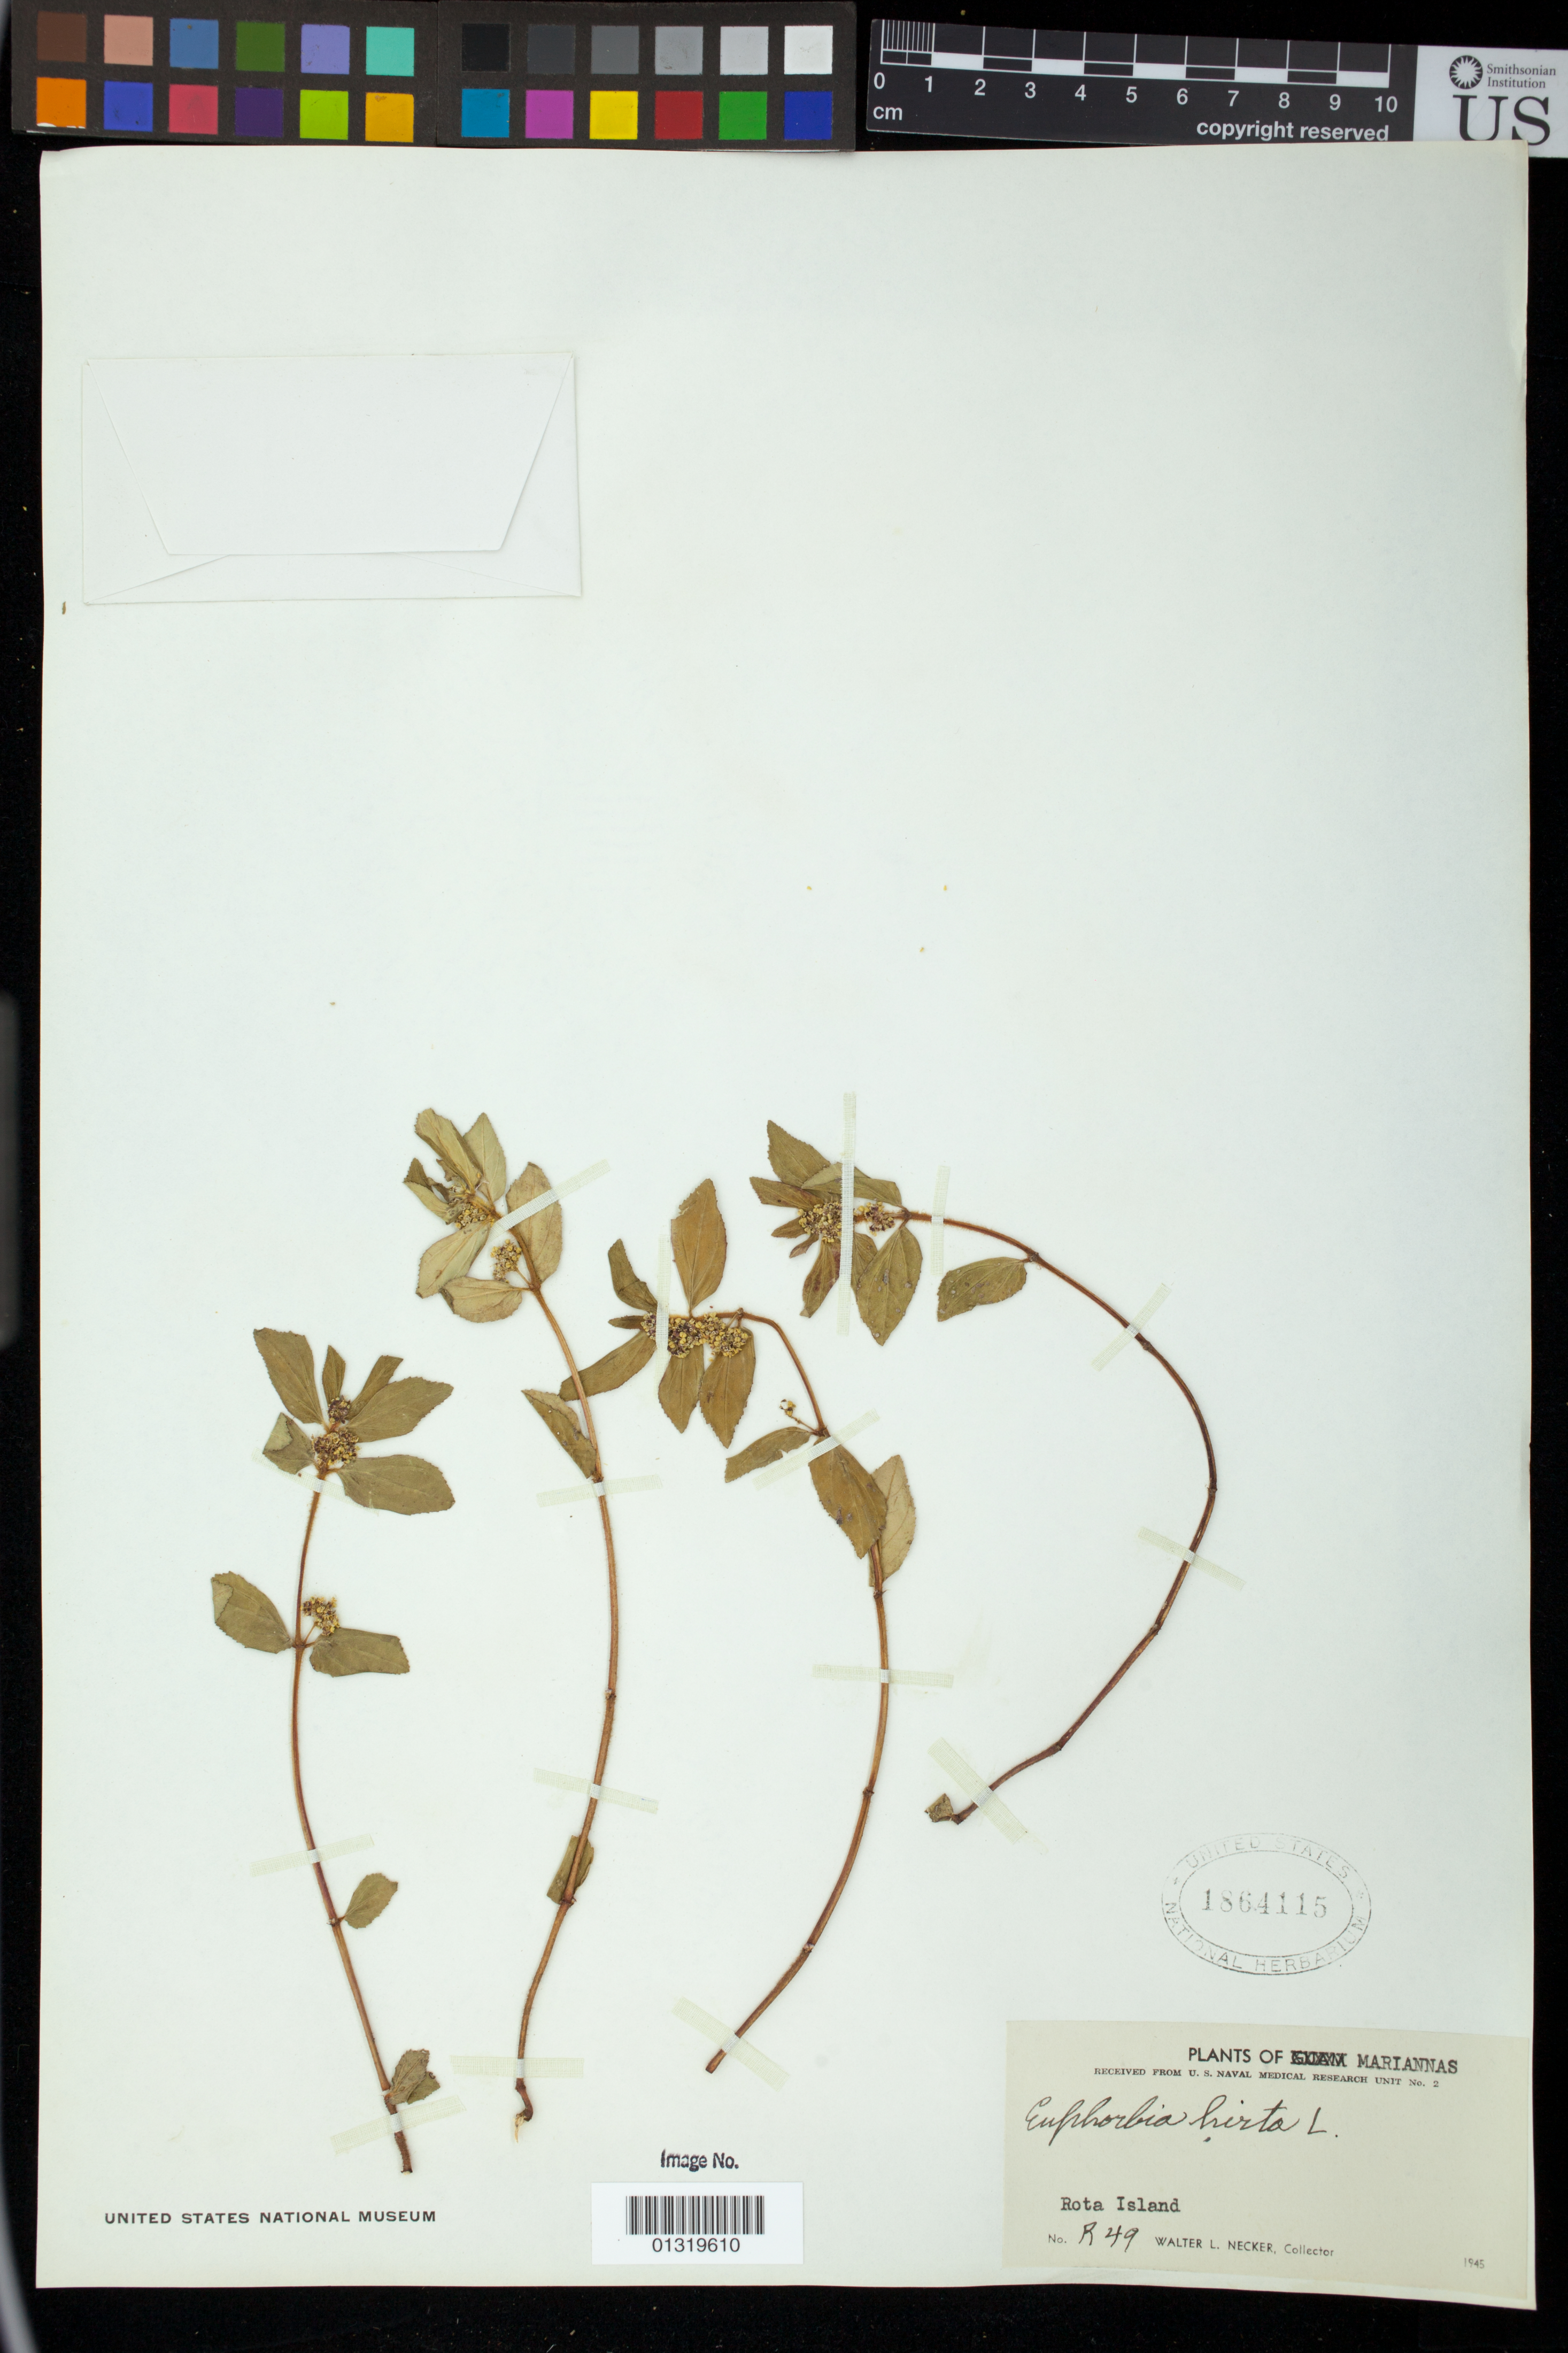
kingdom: Plantae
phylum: Tracheophyta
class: Magnoliopsida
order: Malpighiales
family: Euphorbiaceae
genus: Euphorbia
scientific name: Euphorbia hirta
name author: L.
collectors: W. L. Necker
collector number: R49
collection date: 1945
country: Northern Mariana Islands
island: Rota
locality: Rota Island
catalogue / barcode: US 1864115